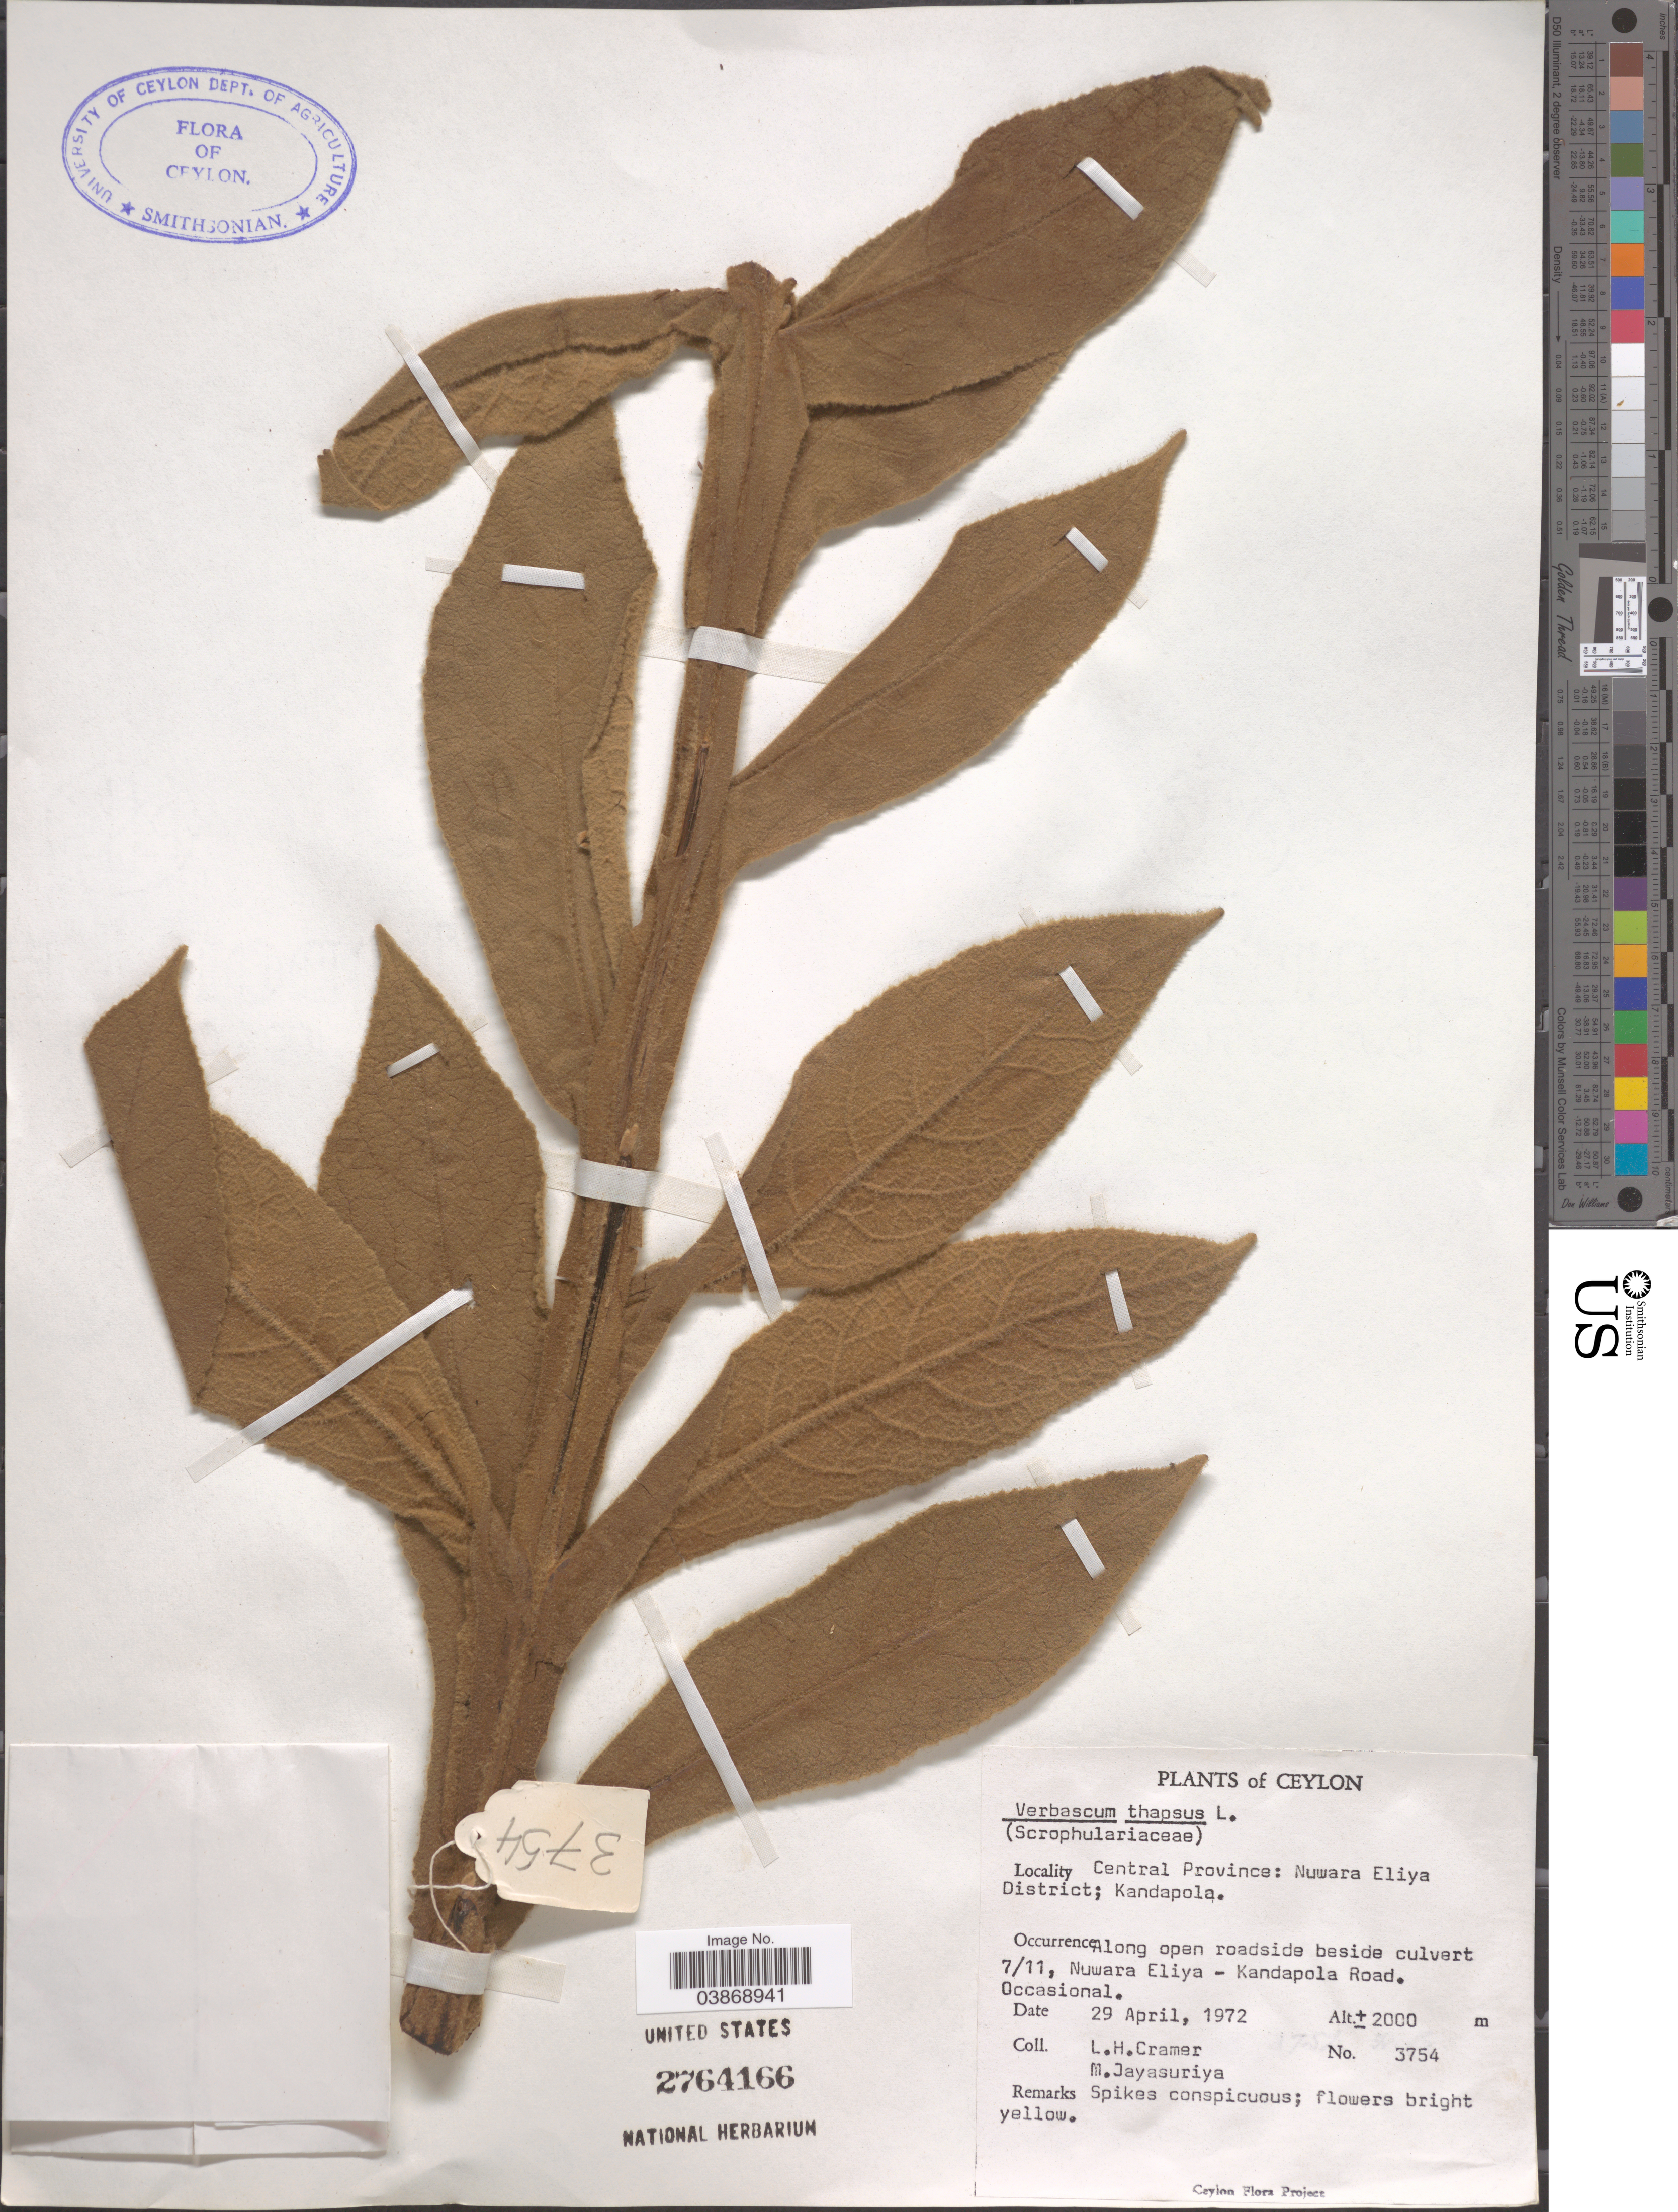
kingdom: Plantae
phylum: Tracheophyta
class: Magnoliopsida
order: Lamiales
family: Scrophulariaceae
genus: Verbascum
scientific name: Verbascum thapsus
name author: L.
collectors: L. H. Cramer & M. Jayasuriya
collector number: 3754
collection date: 1972-04-29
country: Sri Lanka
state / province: Central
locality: Ceylon. Central Province: Nuwara Eliya District; Kandapola. Along open roadside beside culvert 7/11, Nuwara Eliya - Kandapola Road.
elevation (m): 2000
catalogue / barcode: US 2764166